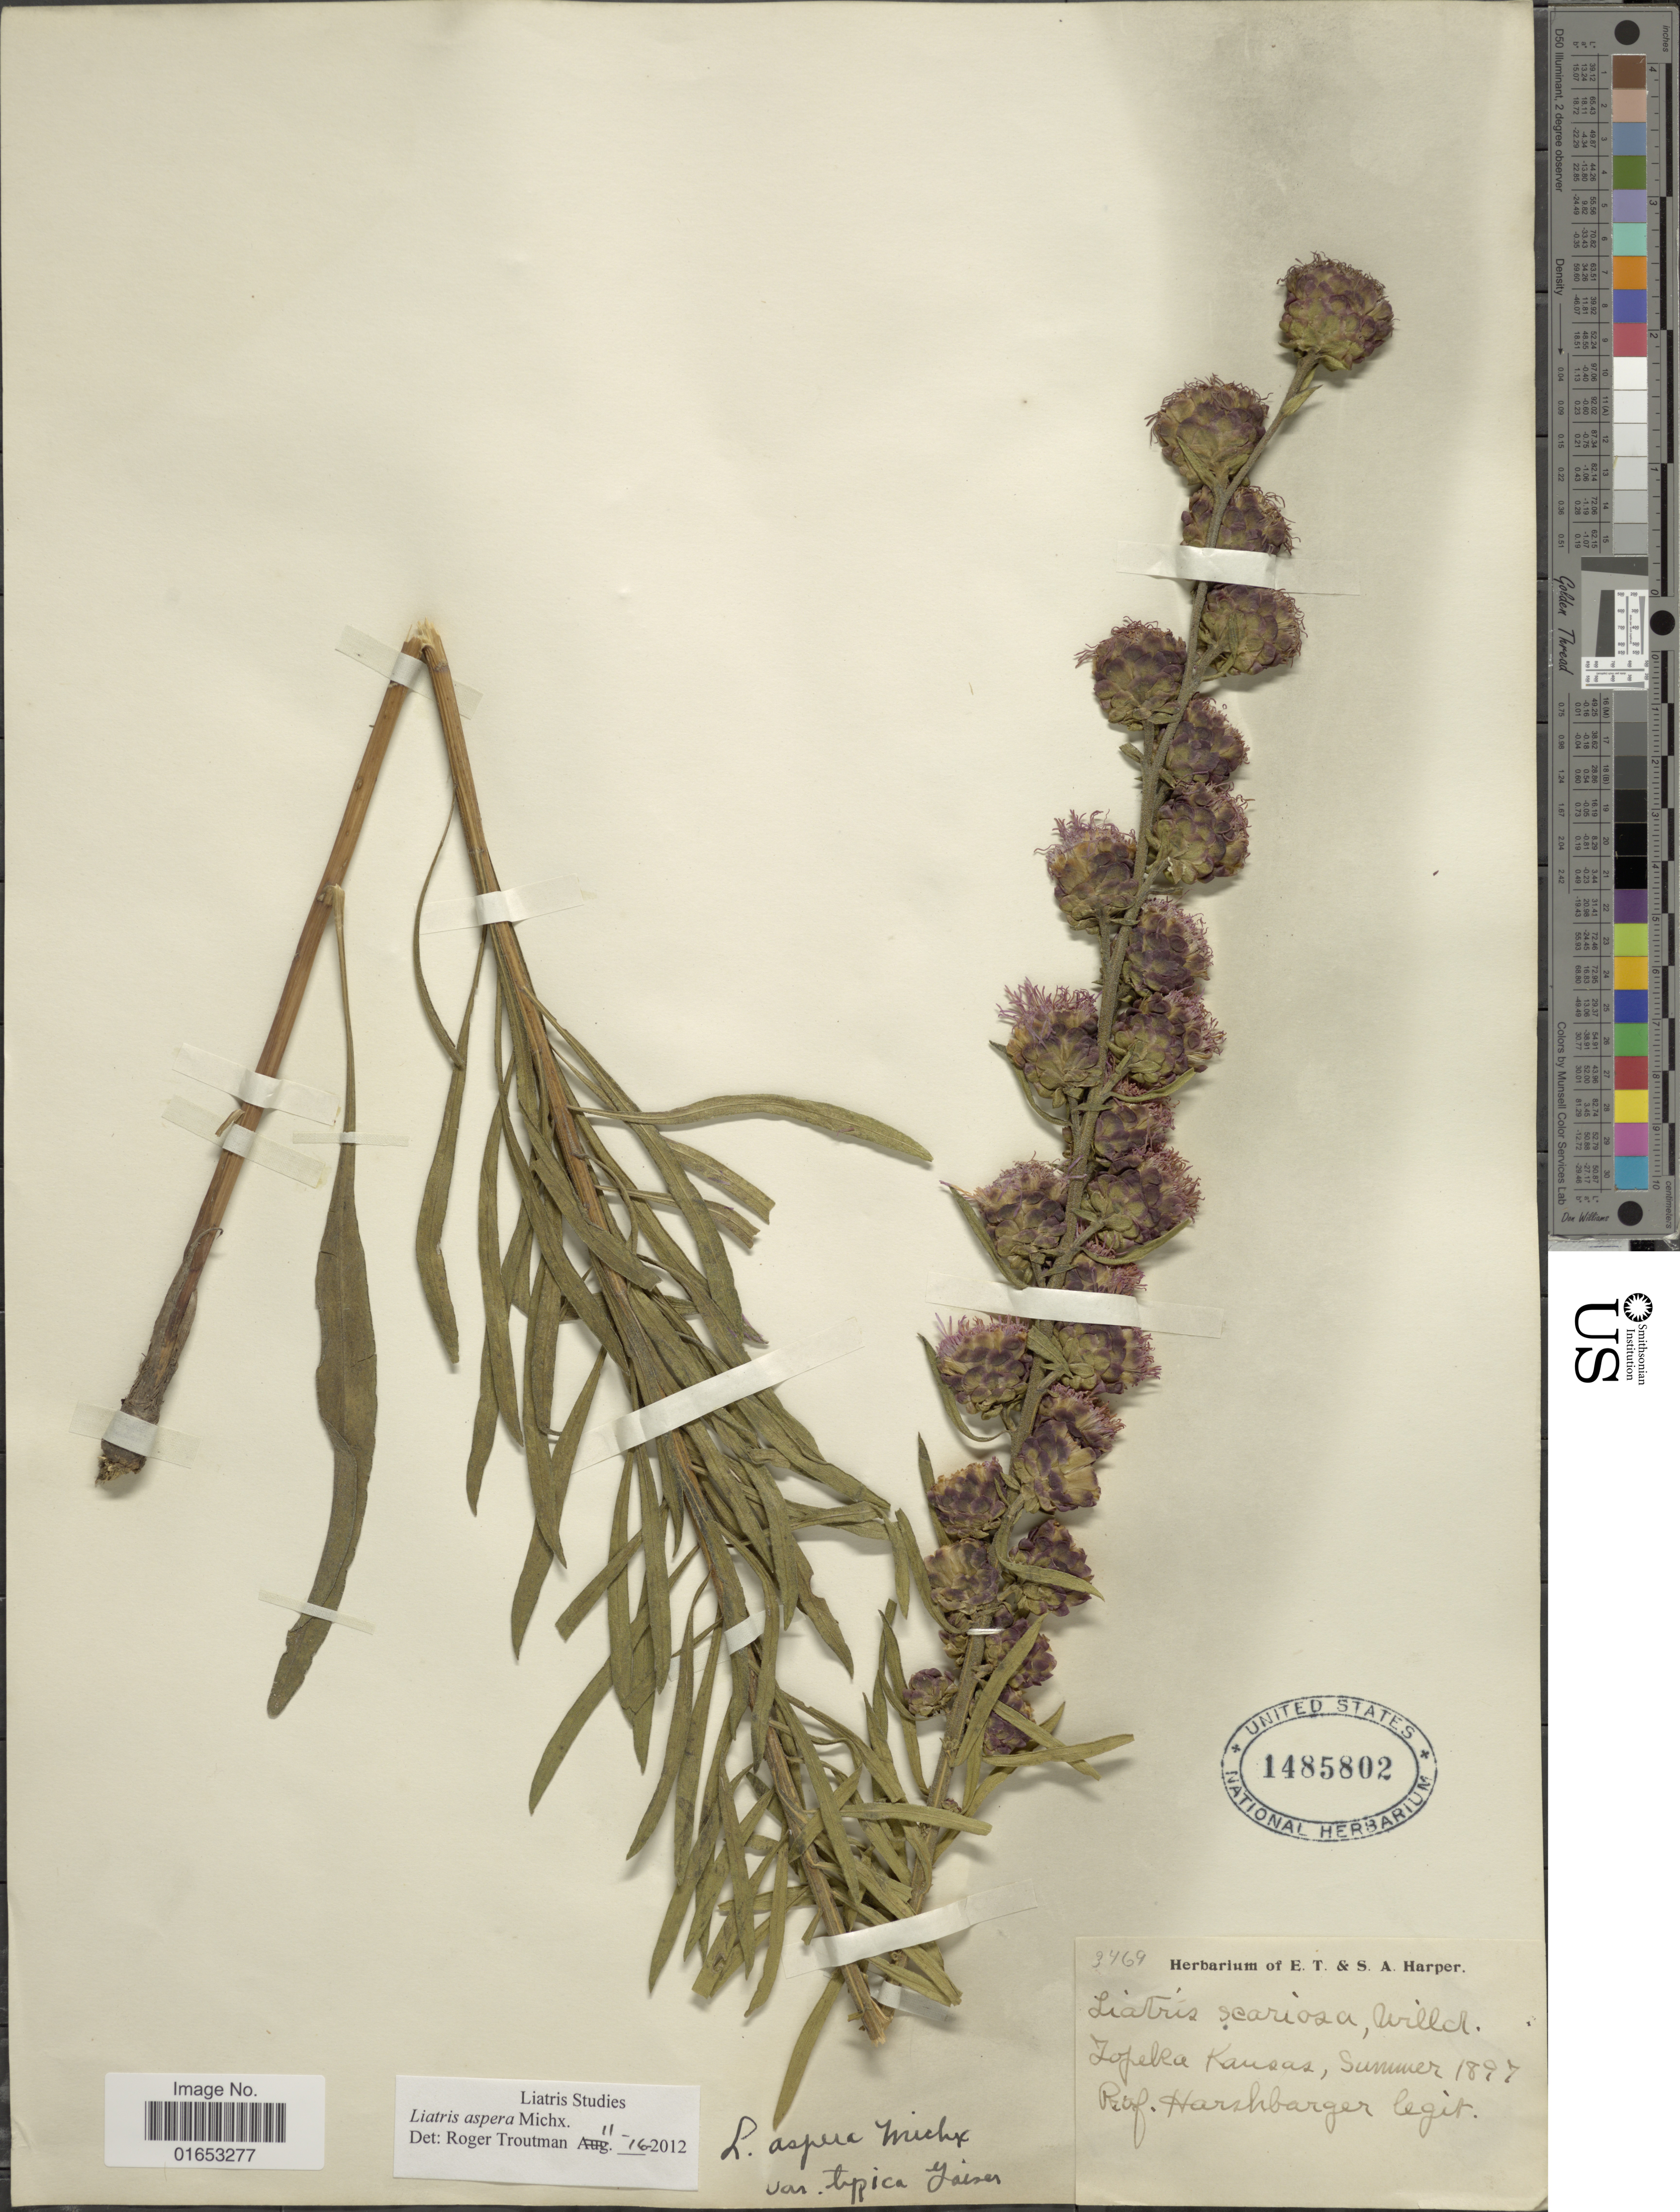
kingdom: Plantae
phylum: Tracheophyta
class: Magnoliopsida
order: Asterales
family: Asteraceae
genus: Liatris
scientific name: Liatris aspera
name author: Michx.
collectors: Harshbarger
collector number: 3469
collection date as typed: Summer 1897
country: United States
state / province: Kansas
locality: Topeka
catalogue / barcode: US 1485802